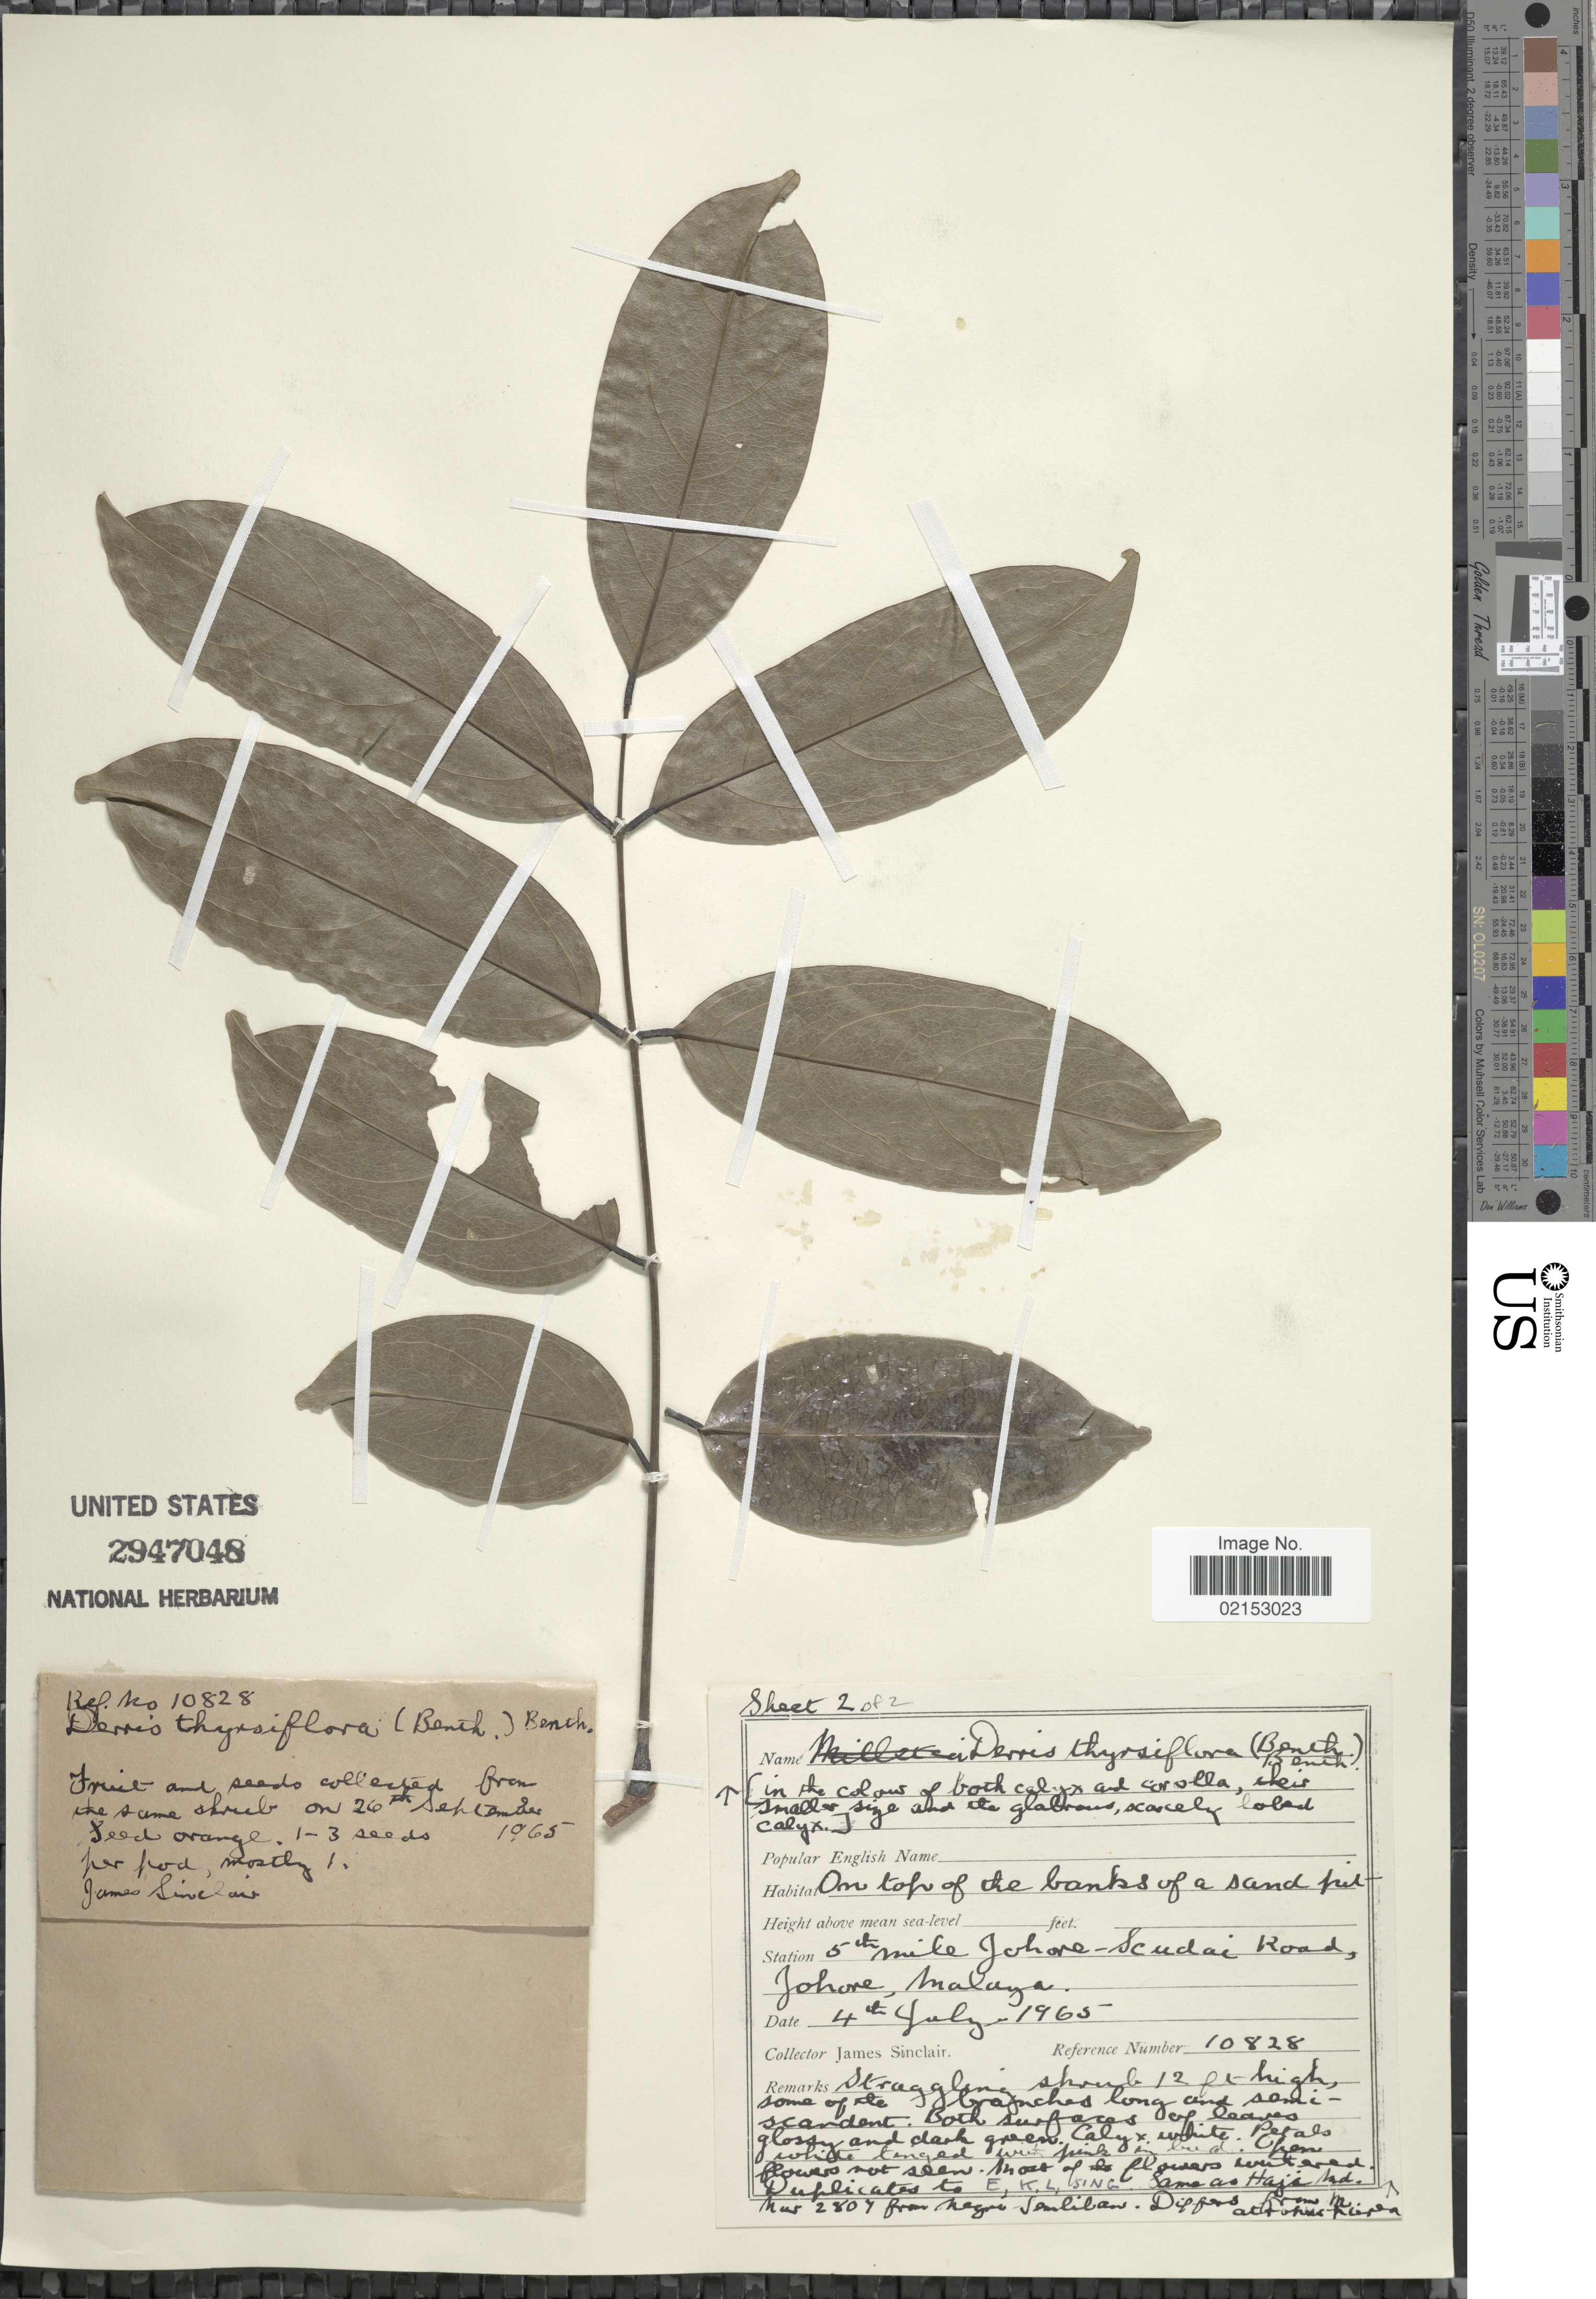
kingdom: Plantae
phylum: Tracheophyta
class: Magnoliopsida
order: Fabales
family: Fabaceae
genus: Aganope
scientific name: Aganope thyrsiflora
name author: (Benth.) Polhill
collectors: J. Sinclair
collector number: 10828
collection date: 1965-07-04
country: Malaysia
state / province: Johor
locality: On top of the banks of a sand-pit, 5th mile Johore-Scudai Road, Johore, Malaya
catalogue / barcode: US 2947048